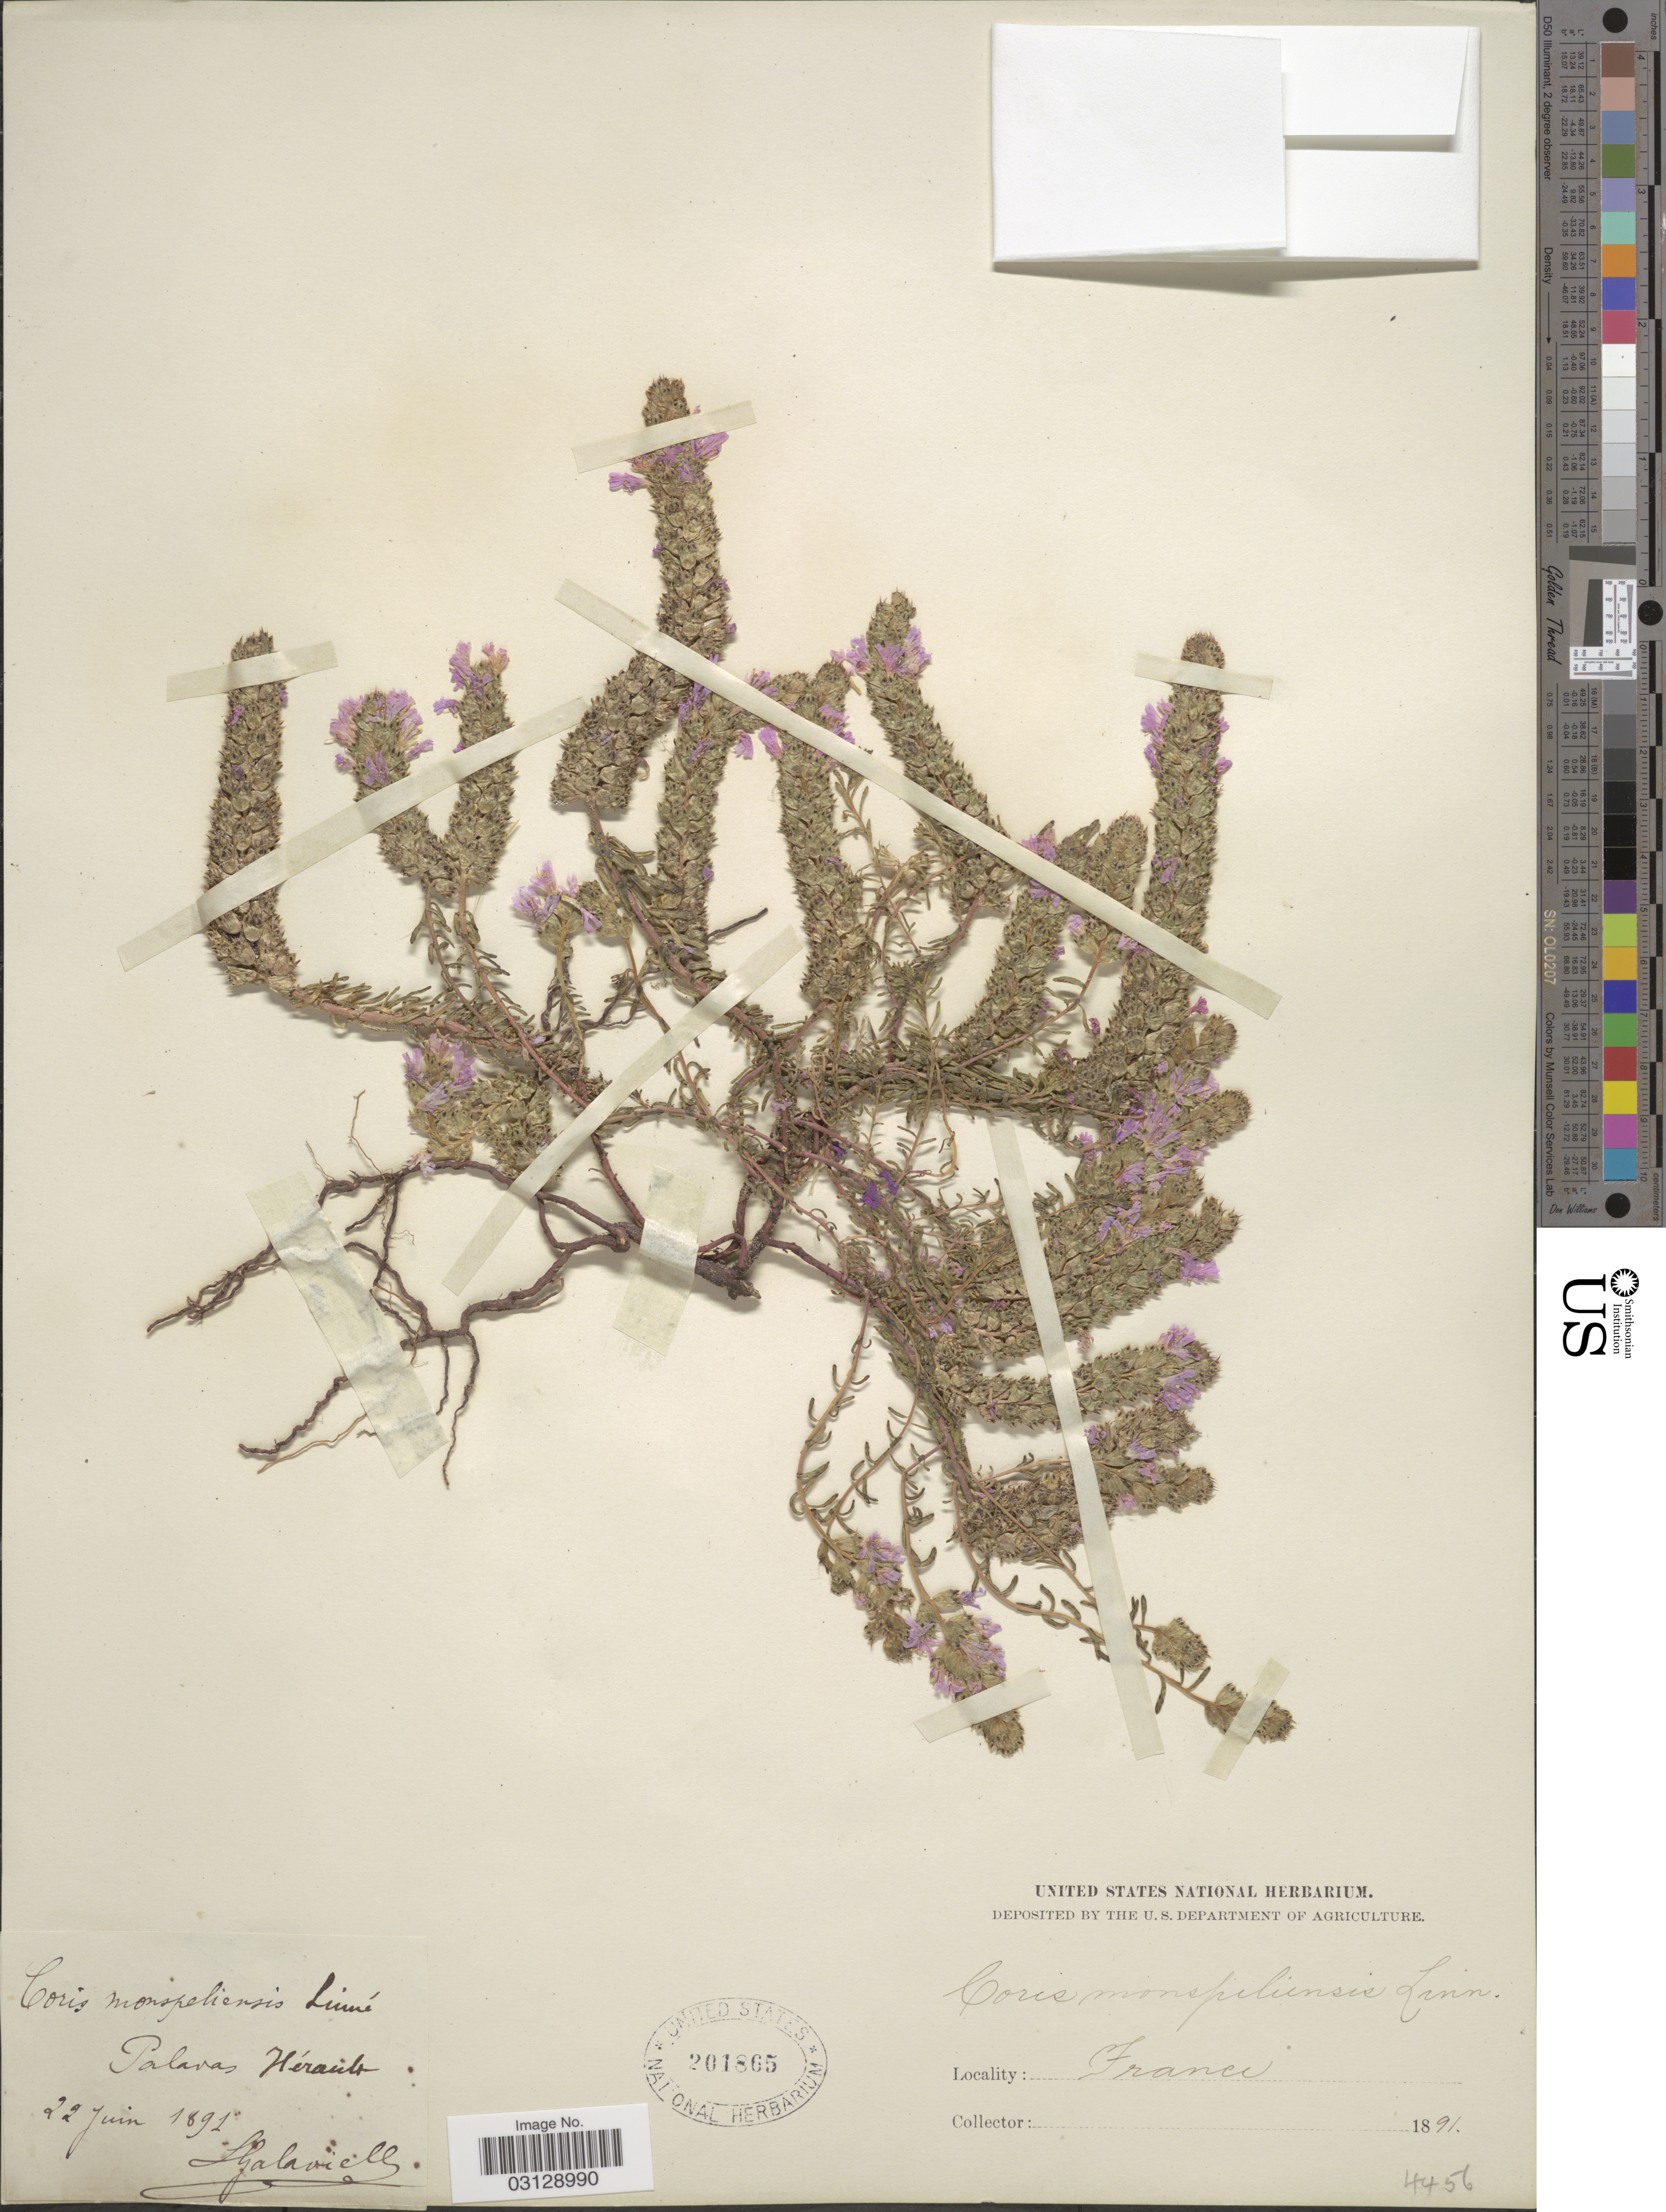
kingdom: Plantae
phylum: Tracheophyta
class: Magnoliopsida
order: Ericales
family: Primulaceae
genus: Coris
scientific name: Coris monspeliensis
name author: L.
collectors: L. Galaviell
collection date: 1891-06-22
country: France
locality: Palavas Hérault.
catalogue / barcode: US 201865